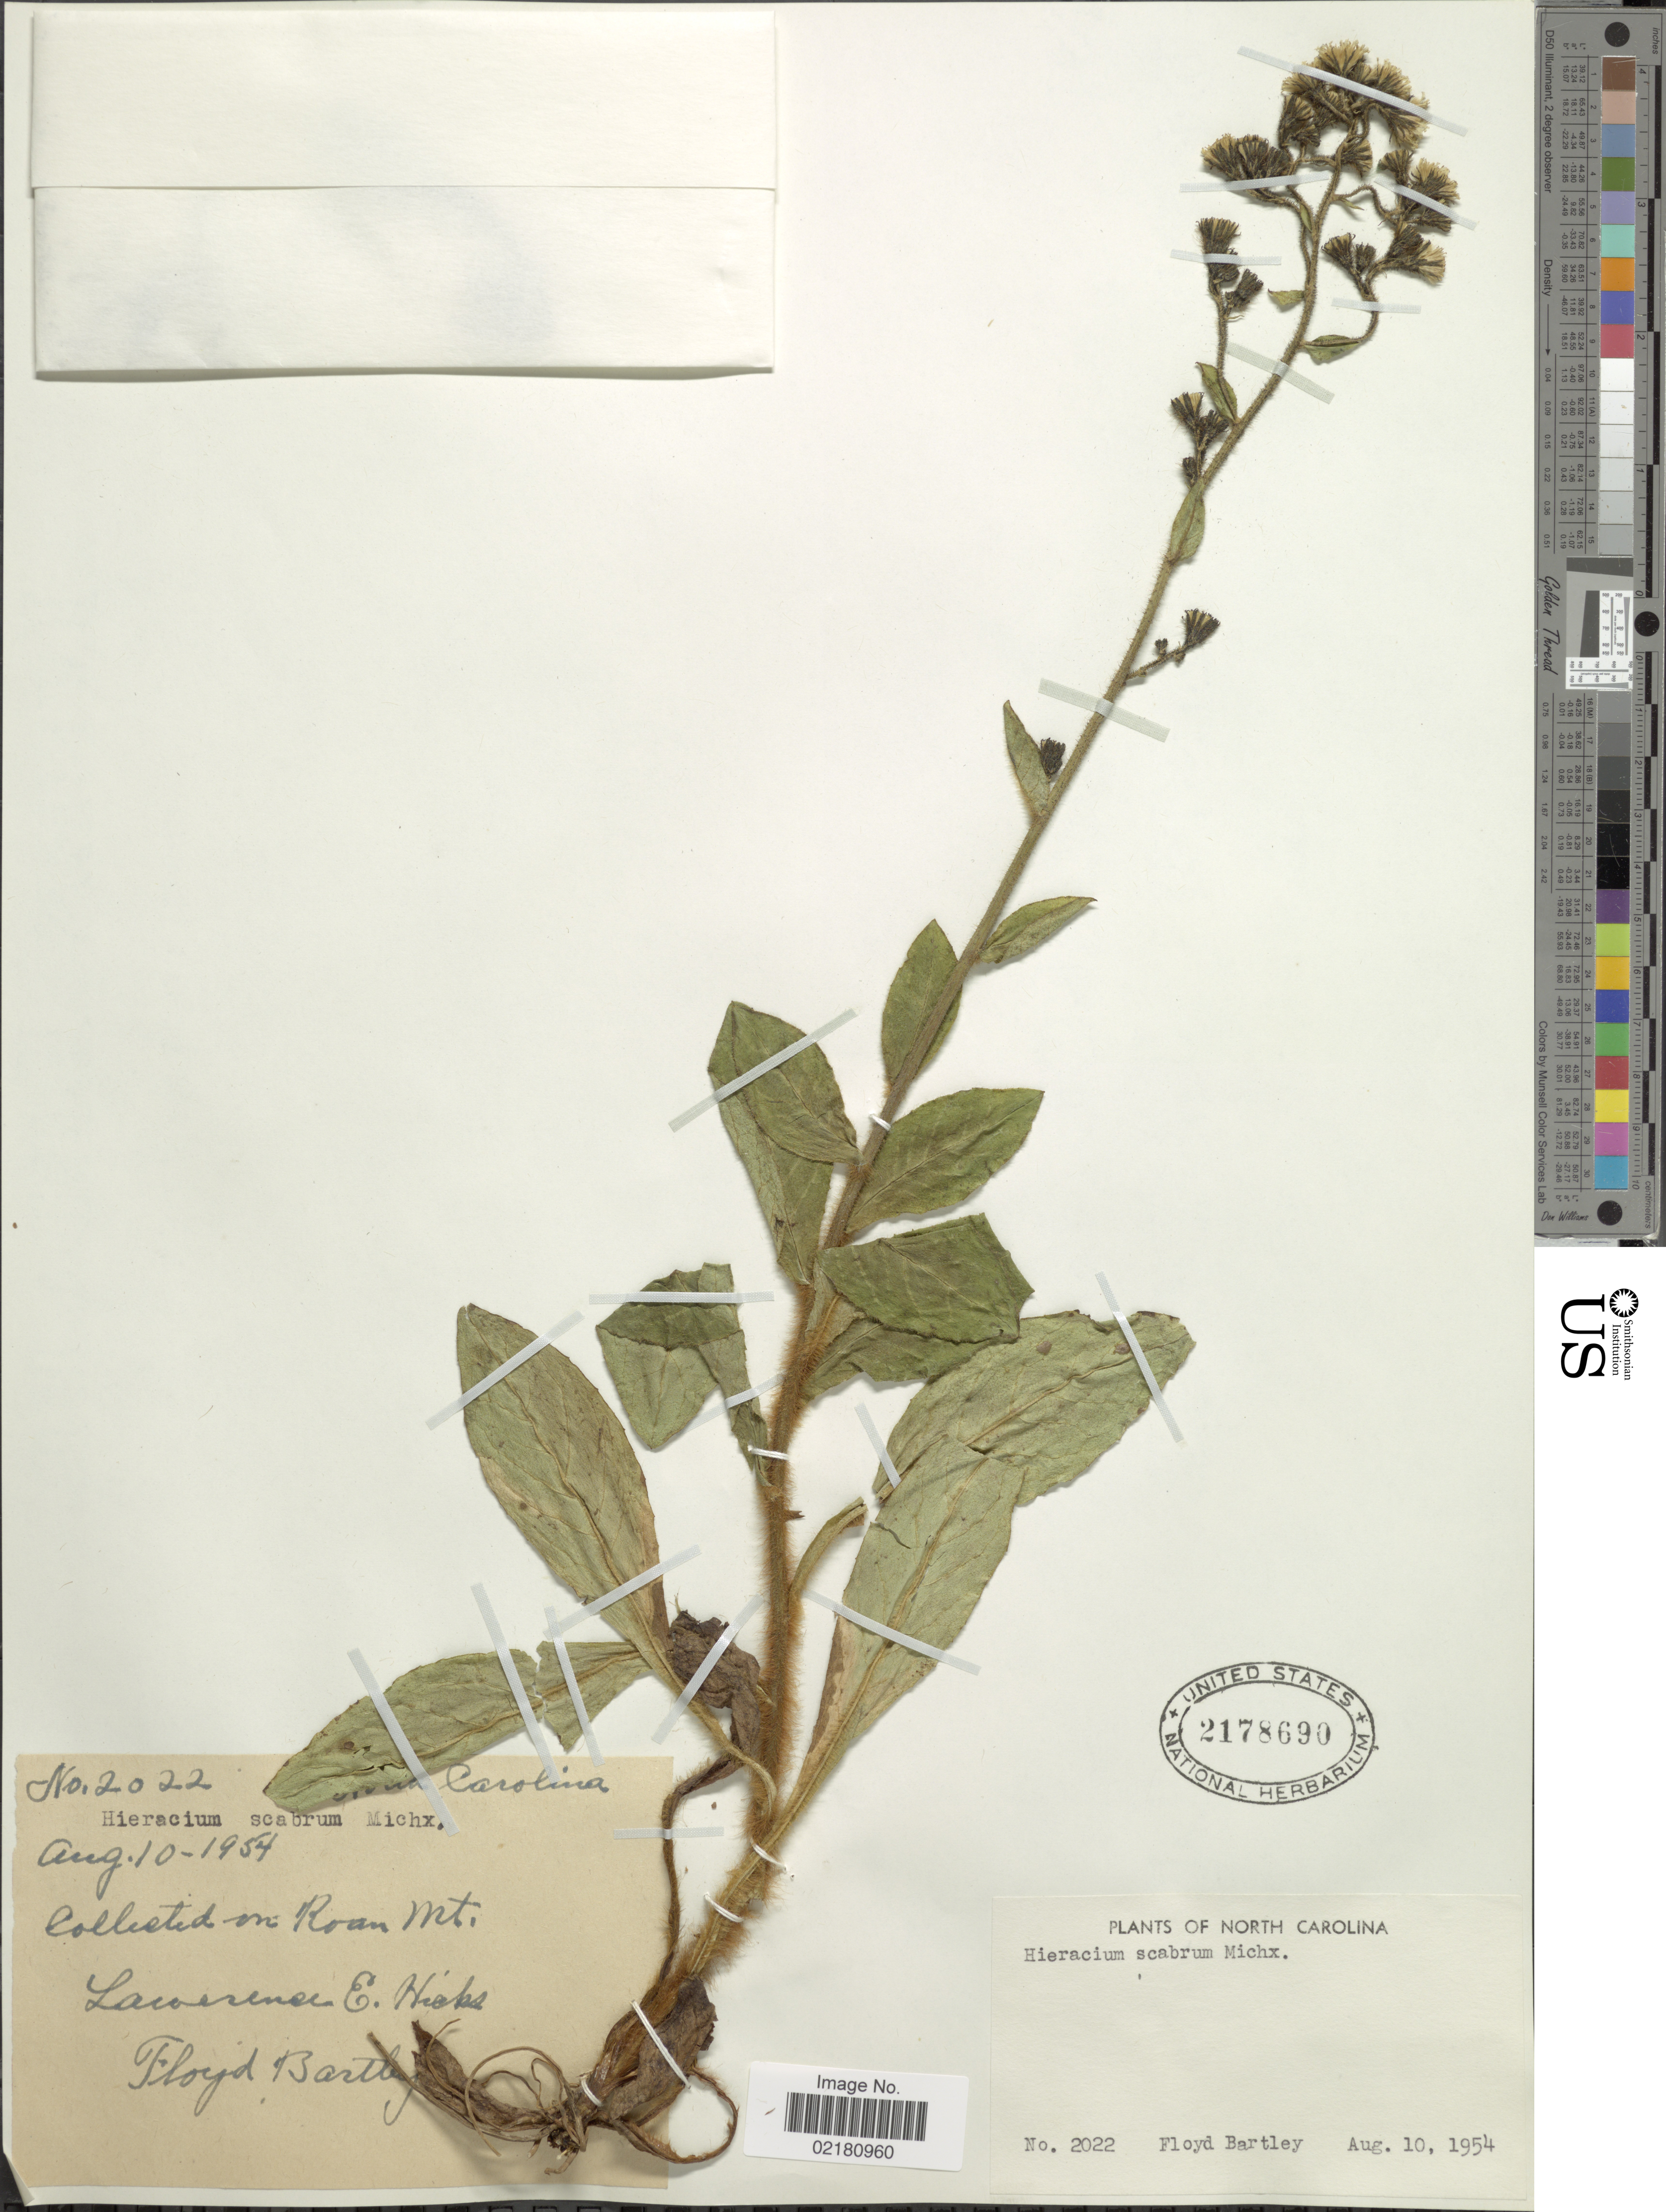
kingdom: Plantae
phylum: Tracheophyta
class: Magnoliopsida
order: Asterales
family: Asteraceae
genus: Pilosella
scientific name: Pilosella verruculata subsp. verruculata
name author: (Link) Soják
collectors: L. E. Hicks & F. Bartley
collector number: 2022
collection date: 1954-08-10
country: United States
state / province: North Carolina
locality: Roan Mt.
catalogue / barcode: US 2178690